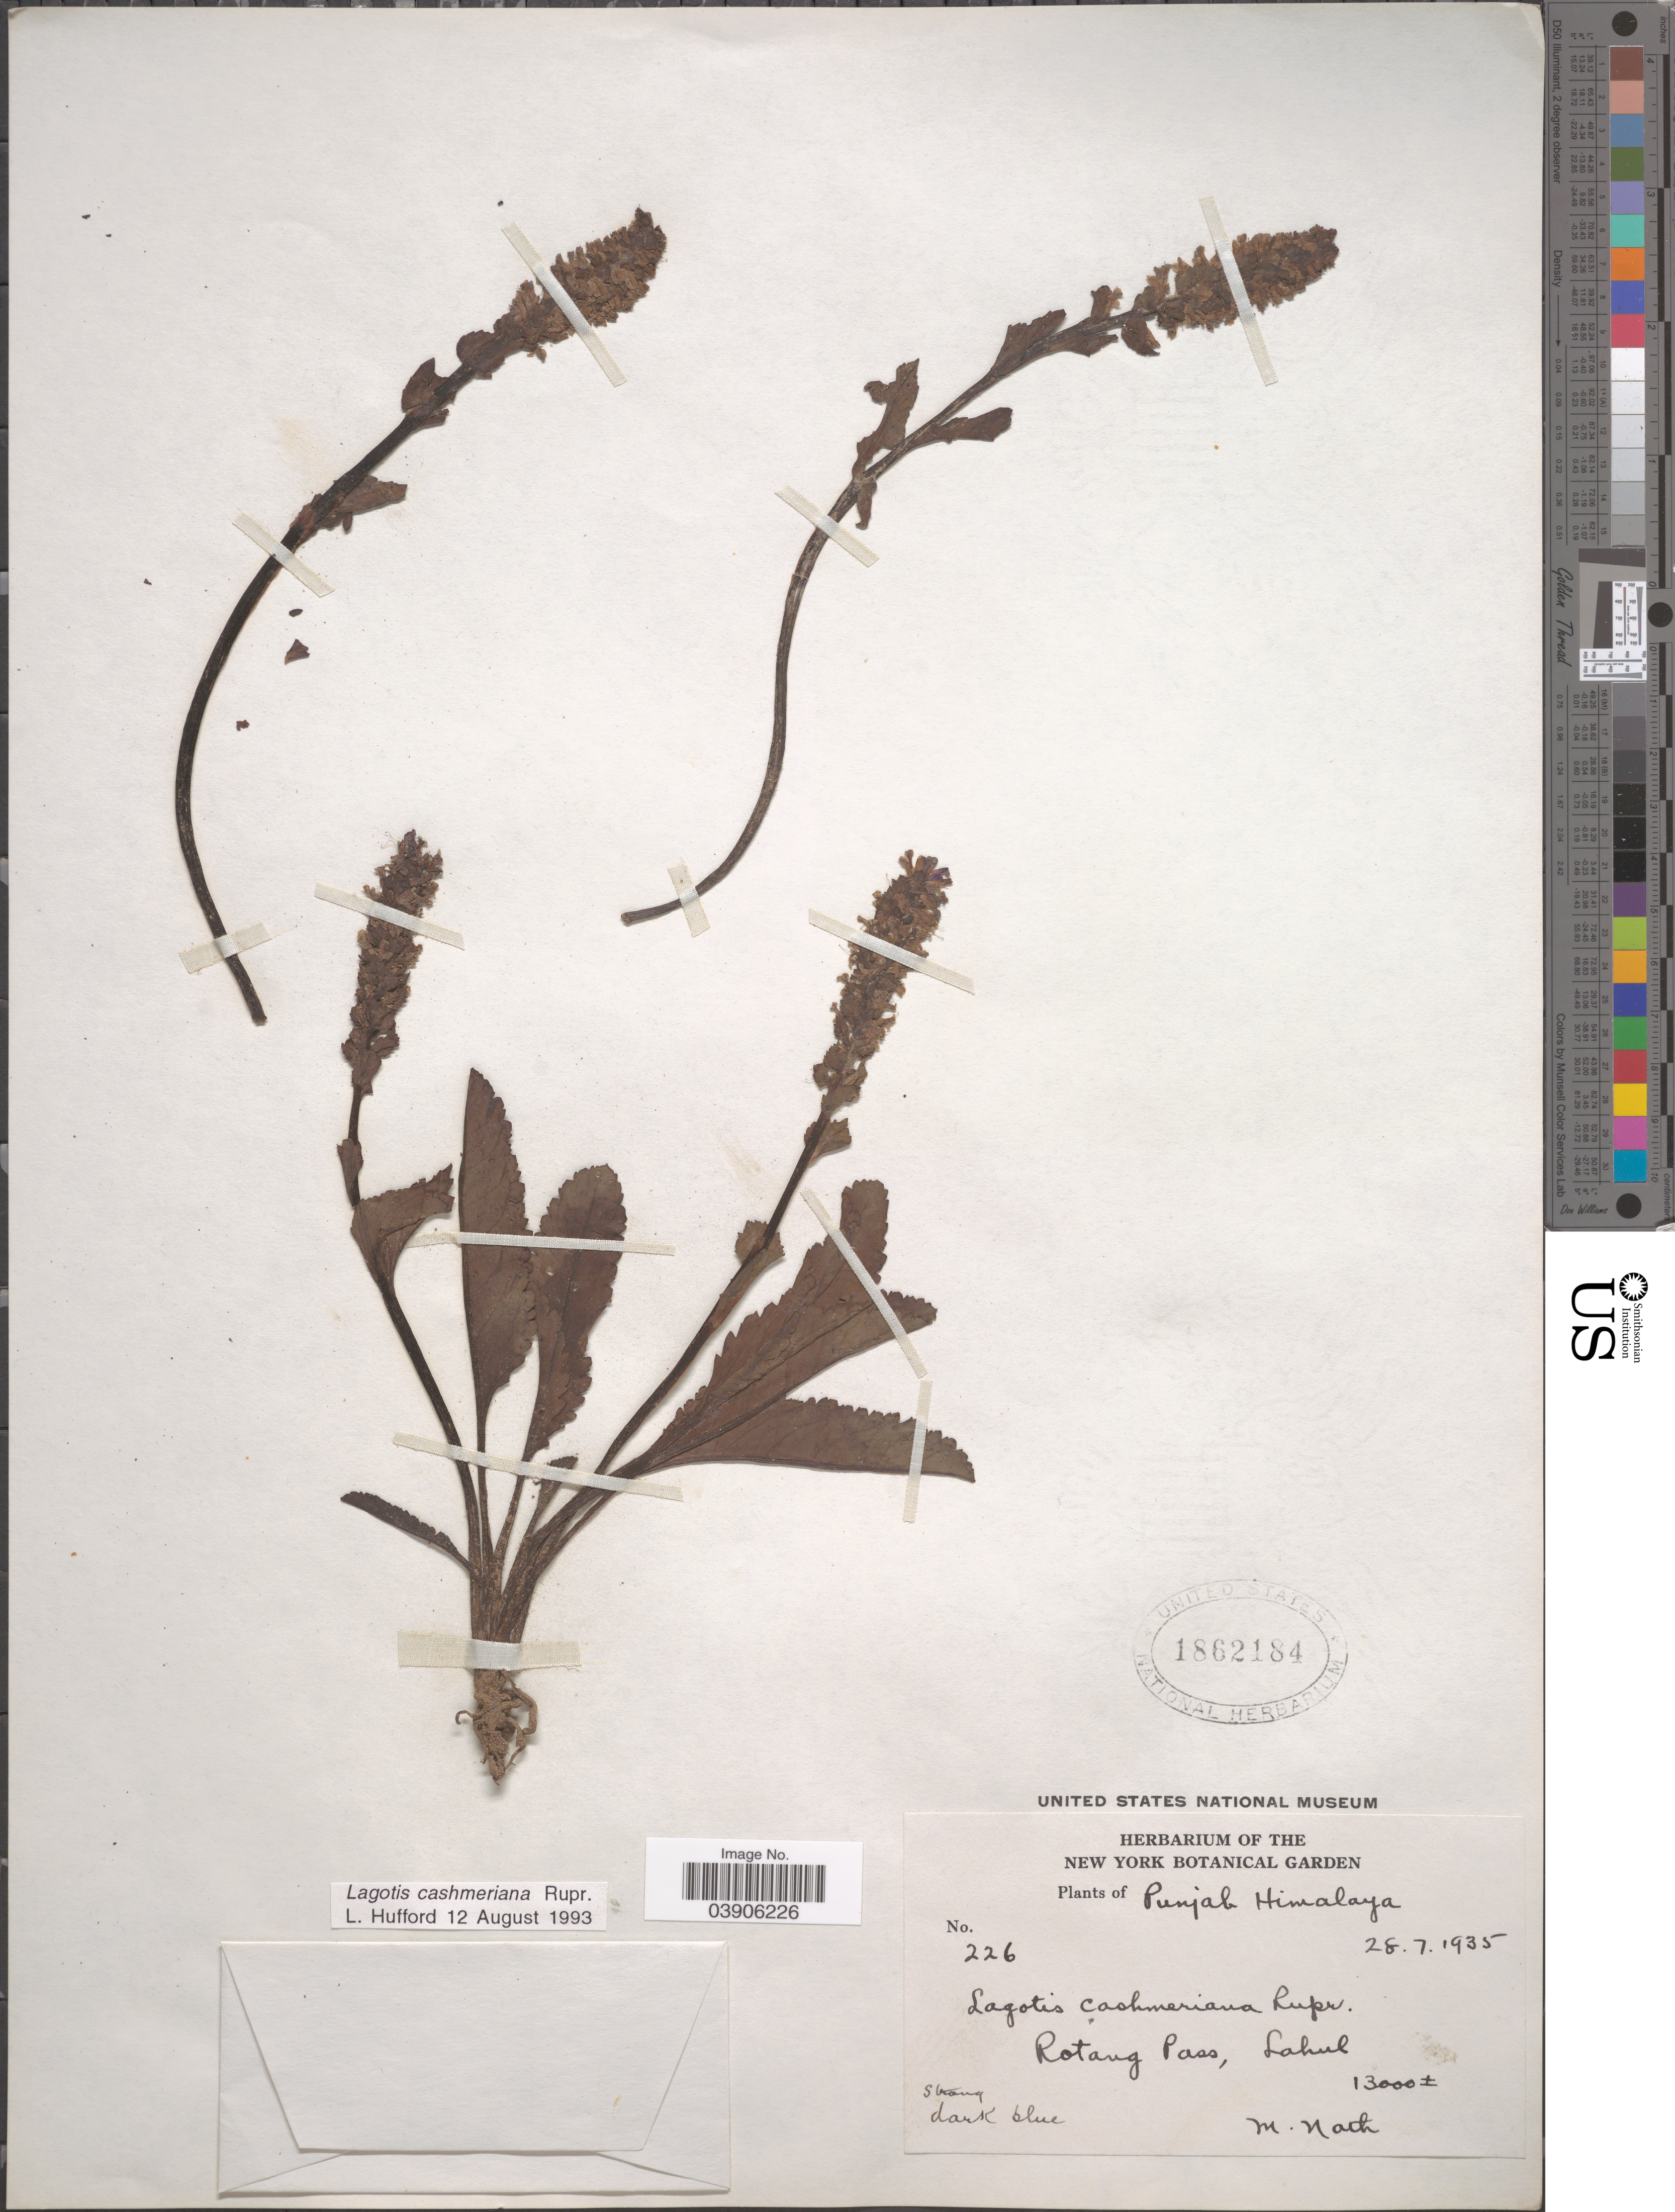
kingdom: Plantae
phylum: Tracheophyta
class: Magnoliopsida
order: Lamiales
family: Plantaginaceae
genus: Lagotis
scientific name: Lagotis cashmeriana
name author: Rupr.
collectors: M. Nath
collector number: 226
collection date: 1935-07-28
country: India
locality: Punjab Himalaya. Rotang Pass, Lahul.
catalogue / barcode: US 1862184